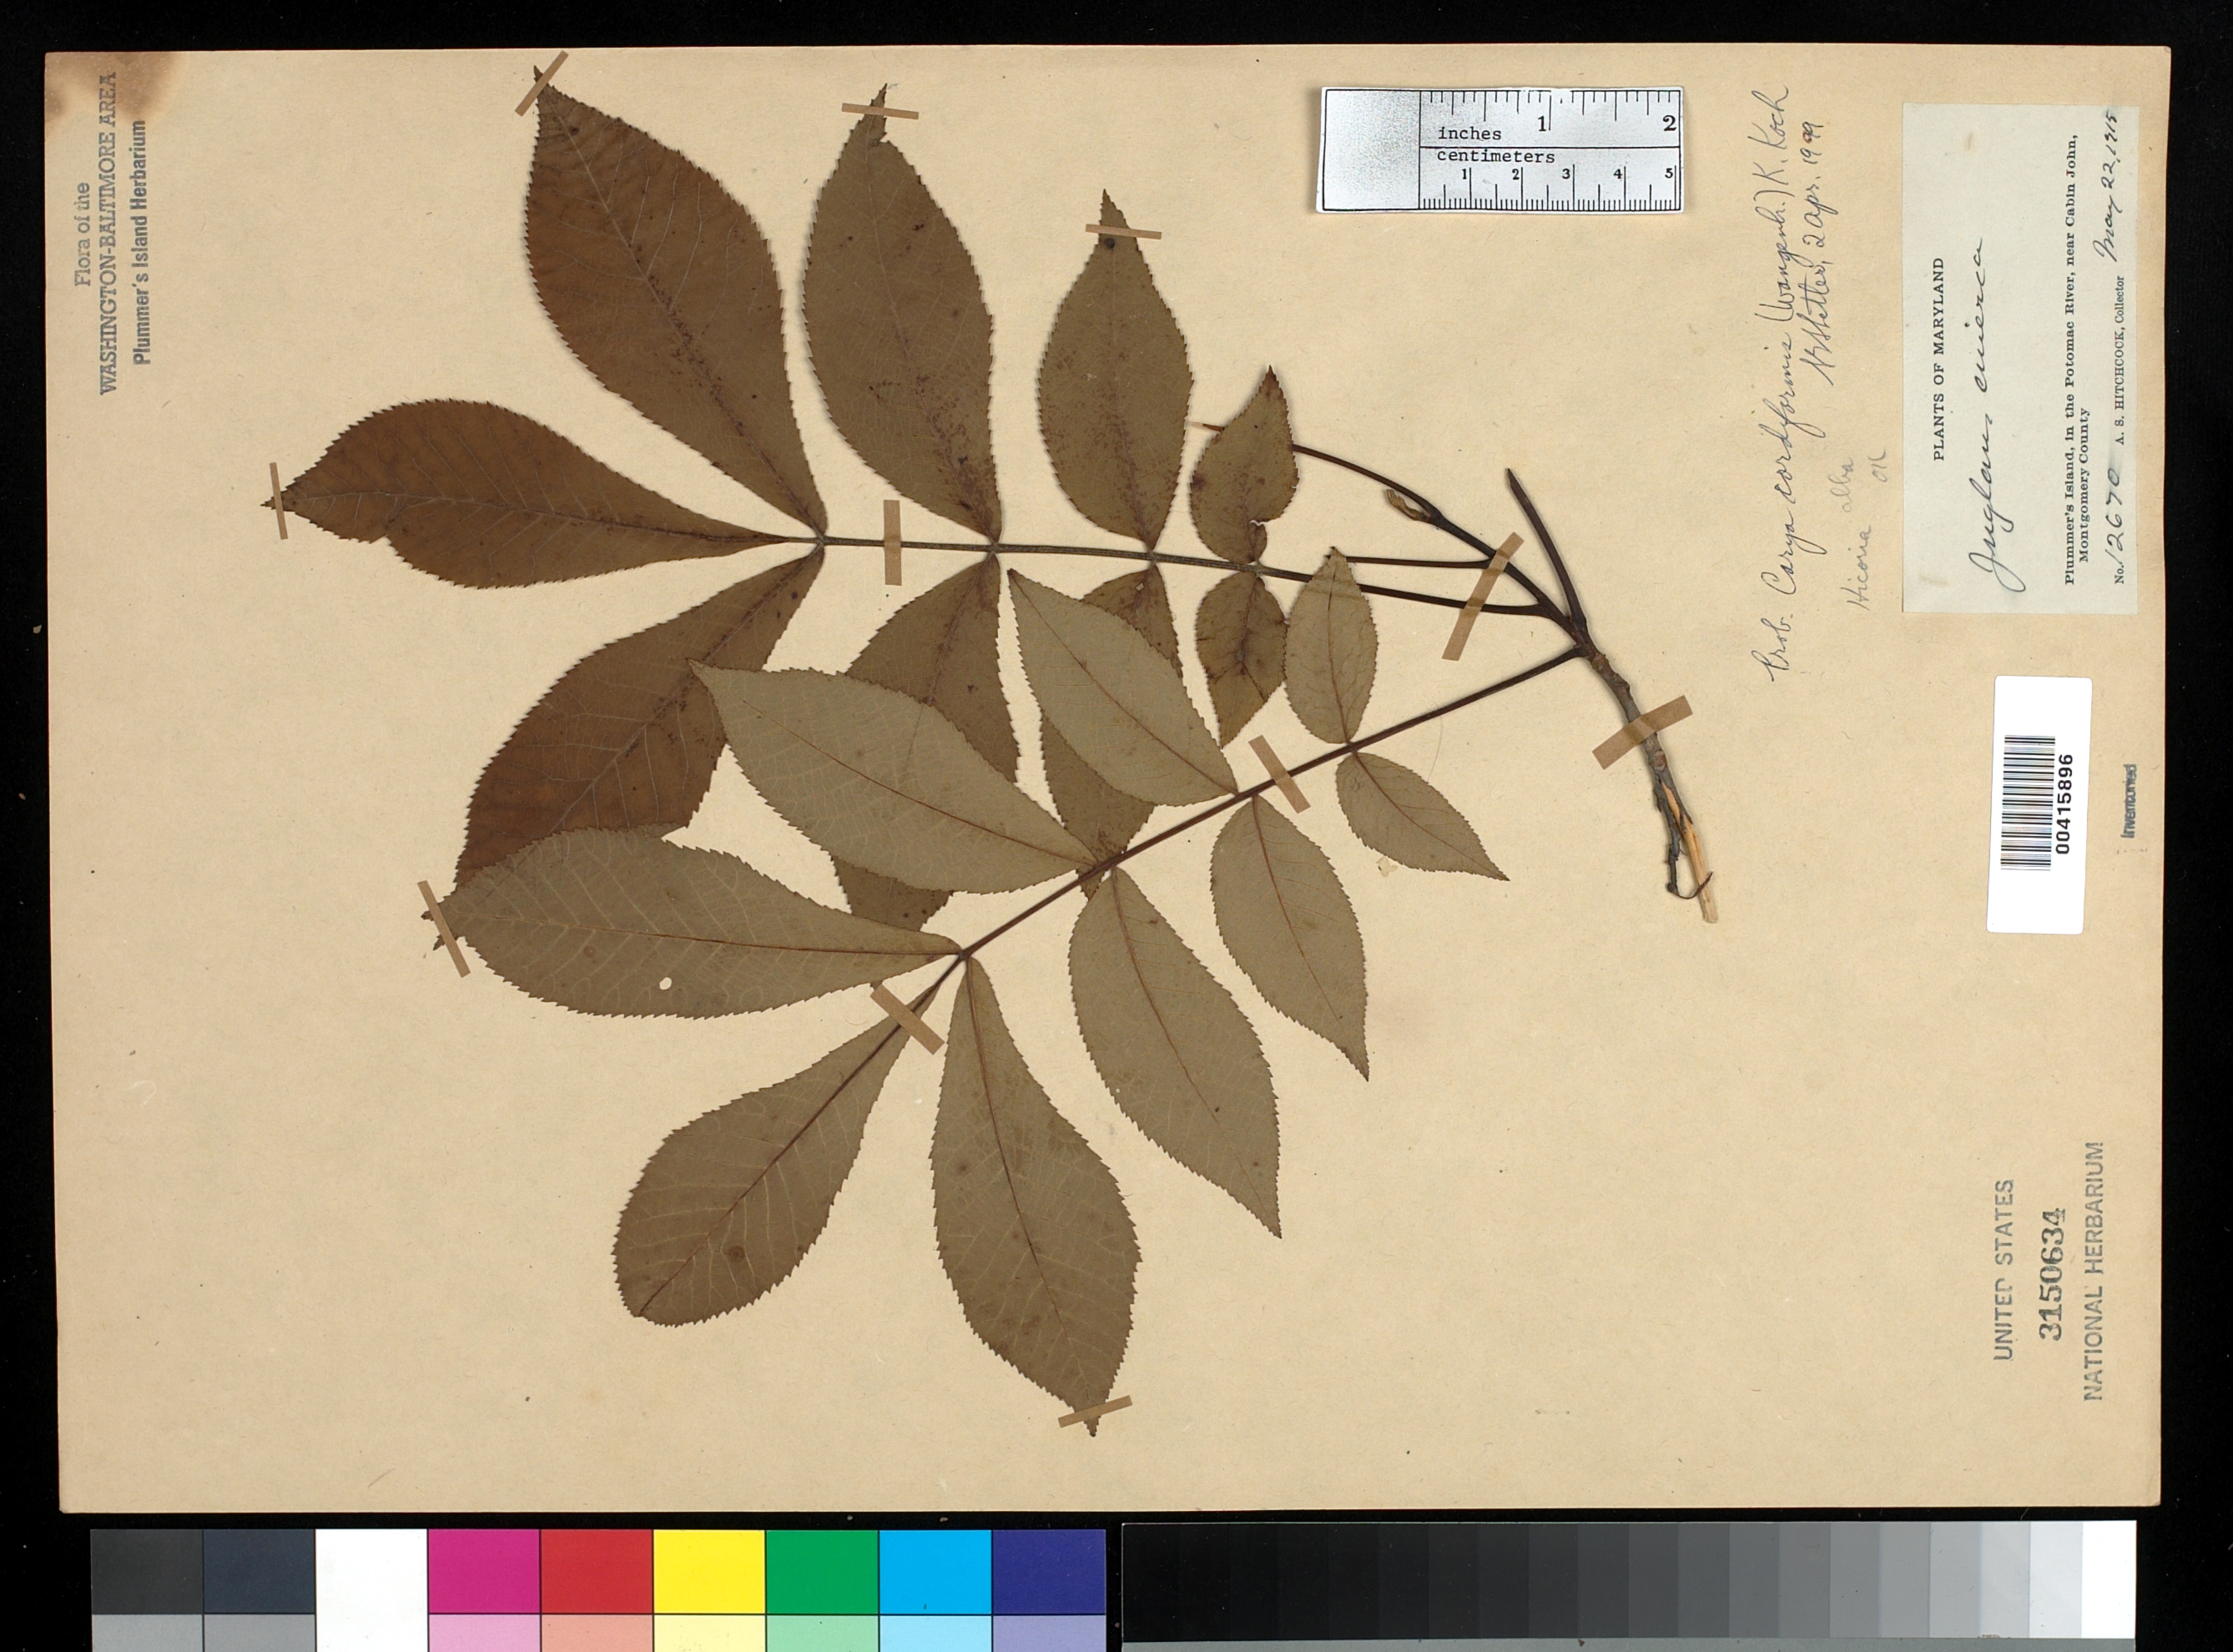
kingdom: Plantae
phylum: Tracheophyta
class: Magnoliopsida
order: Fagales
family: Juglandaceae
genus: Carya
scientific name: Carya cordiformis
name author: (Wangenh.) K. Koch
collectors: A. S. Hitchcock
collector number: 12670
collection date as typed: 22 May 1915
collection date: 1915-05-22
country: United States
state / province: Maryland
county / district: Montgomery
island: Plummers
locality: Plummer's Island Plummers Island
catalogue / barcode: US 3150634